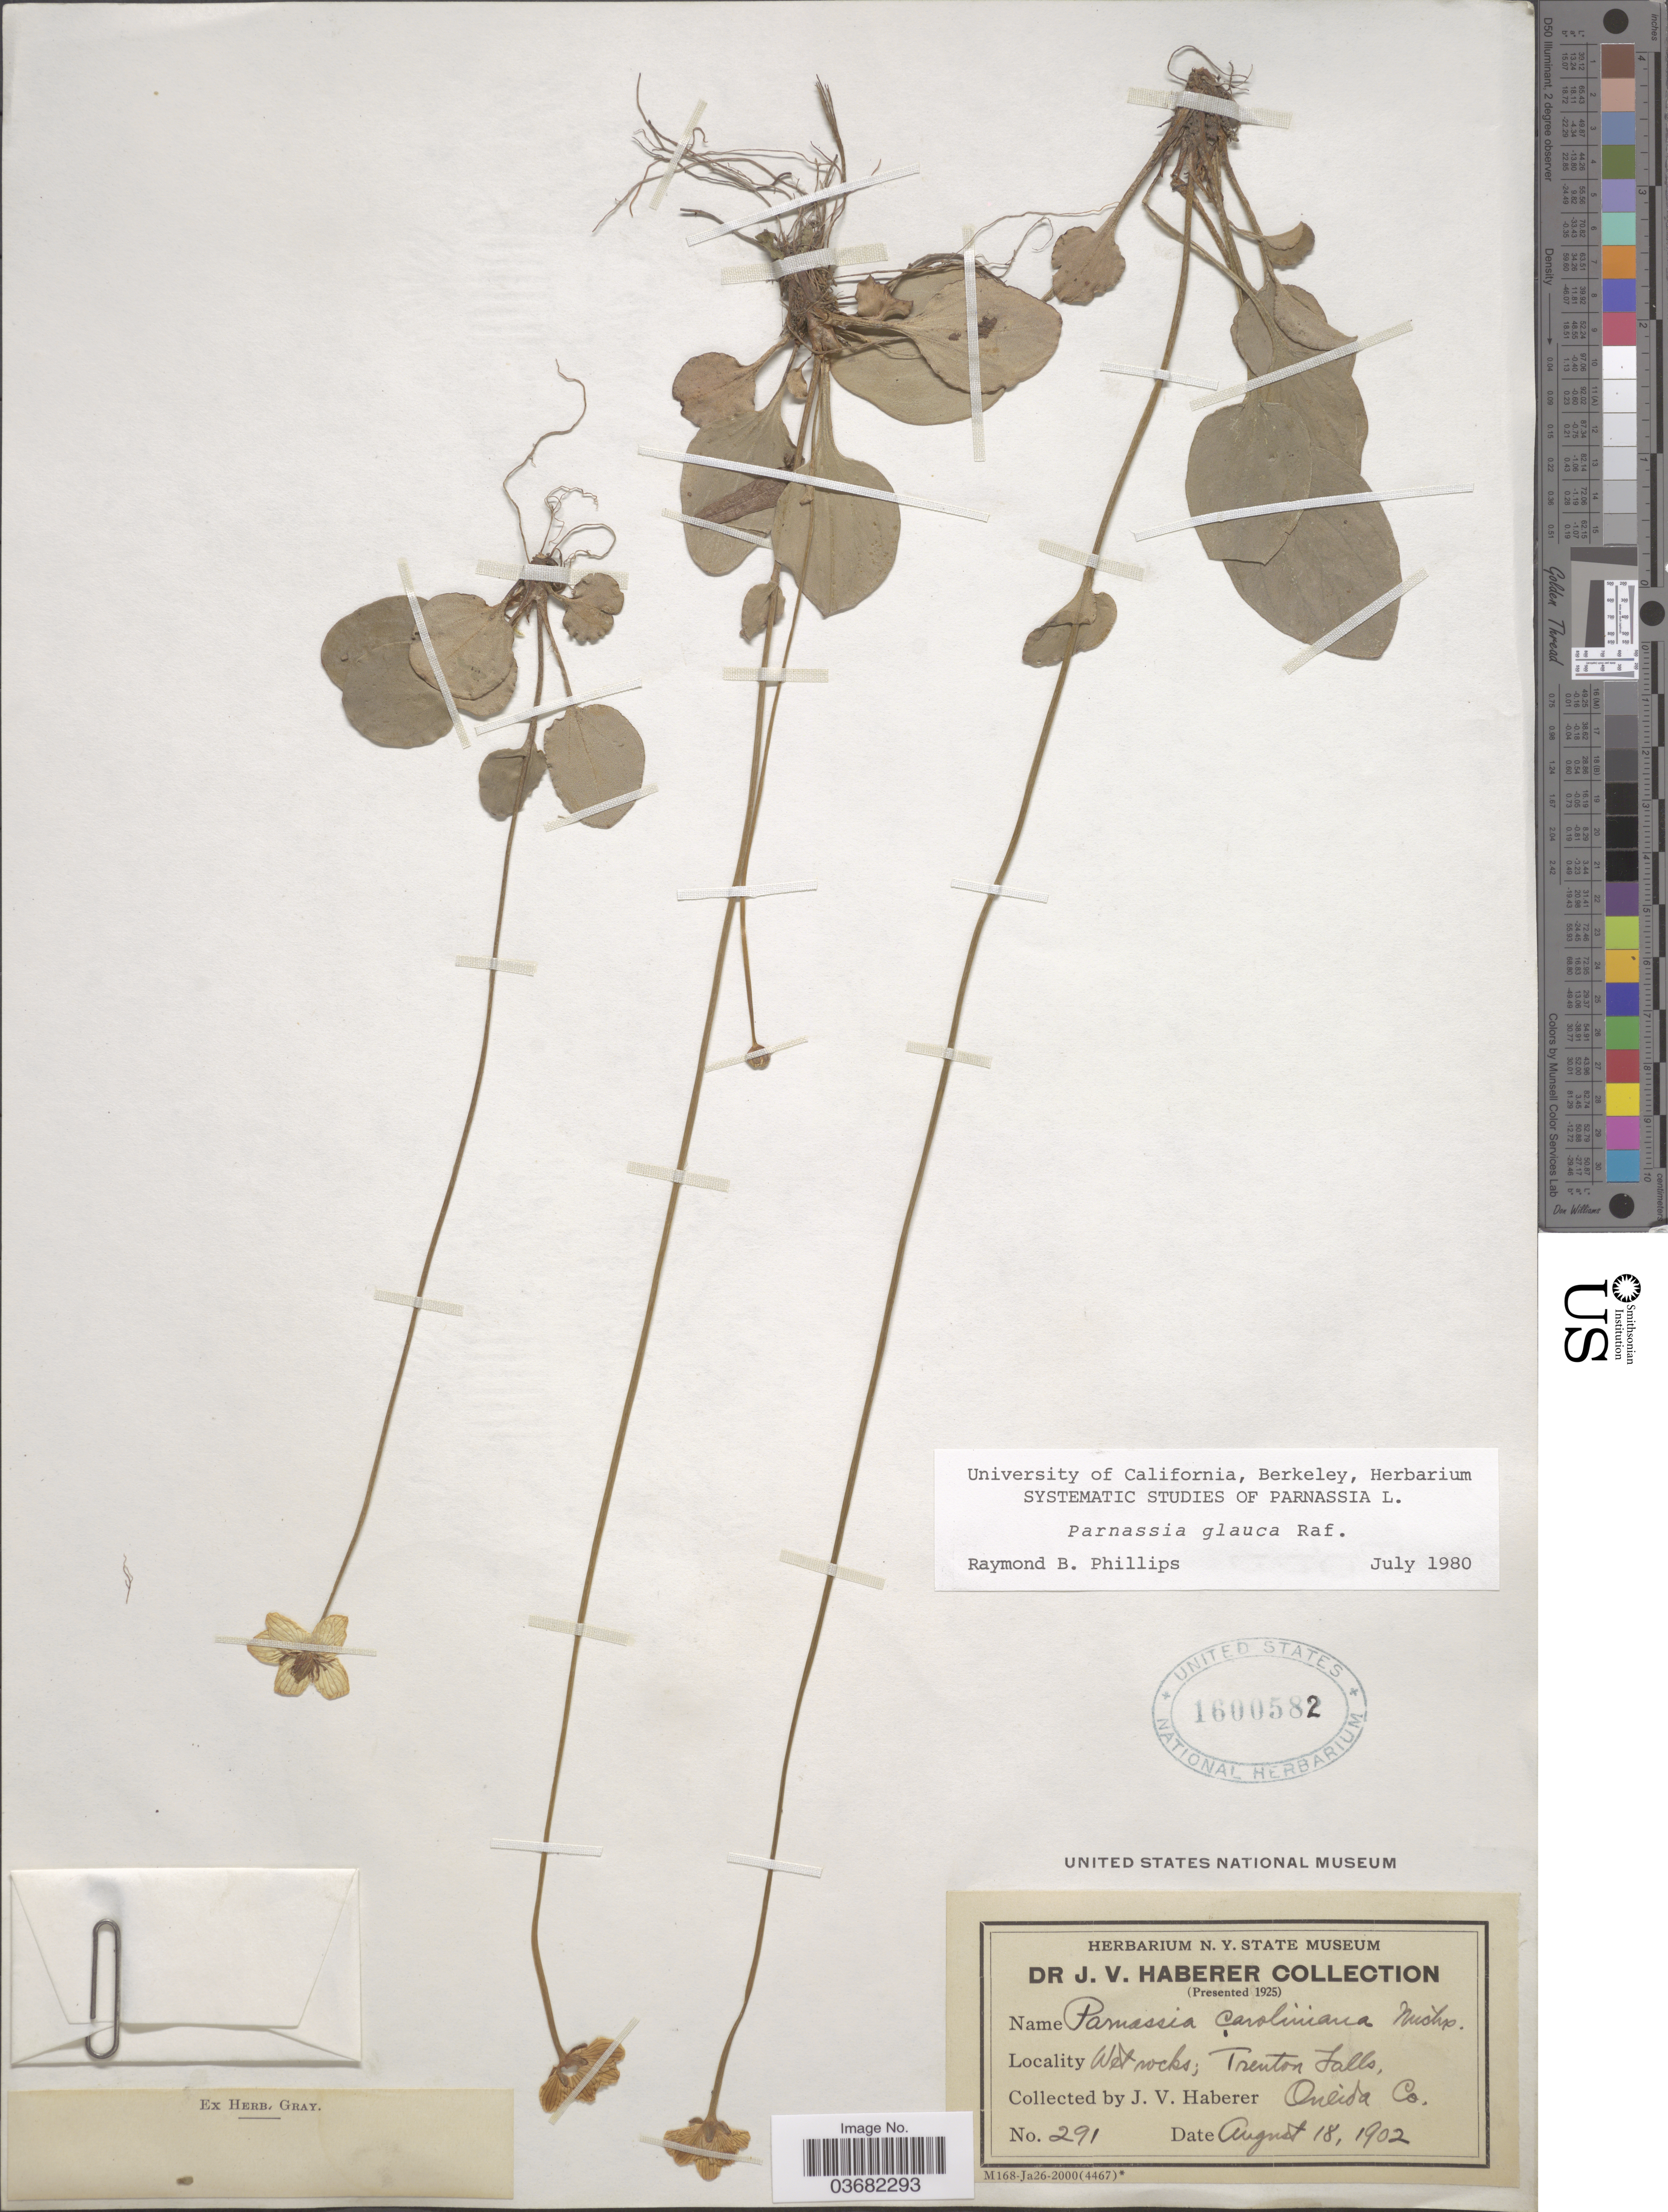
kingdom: Plantae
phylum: Tracheophyta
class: Magnoliopsida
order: Celastrales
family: Parnassiaceae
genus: Parnassia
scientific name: Parnassia glauca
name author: Raf.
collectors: J. V. Haberer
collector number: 291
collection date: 1902-08-18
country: United States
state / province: New York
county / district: Oneida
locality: Trenton Falls. Oneida Co.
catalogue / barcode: US 1600582